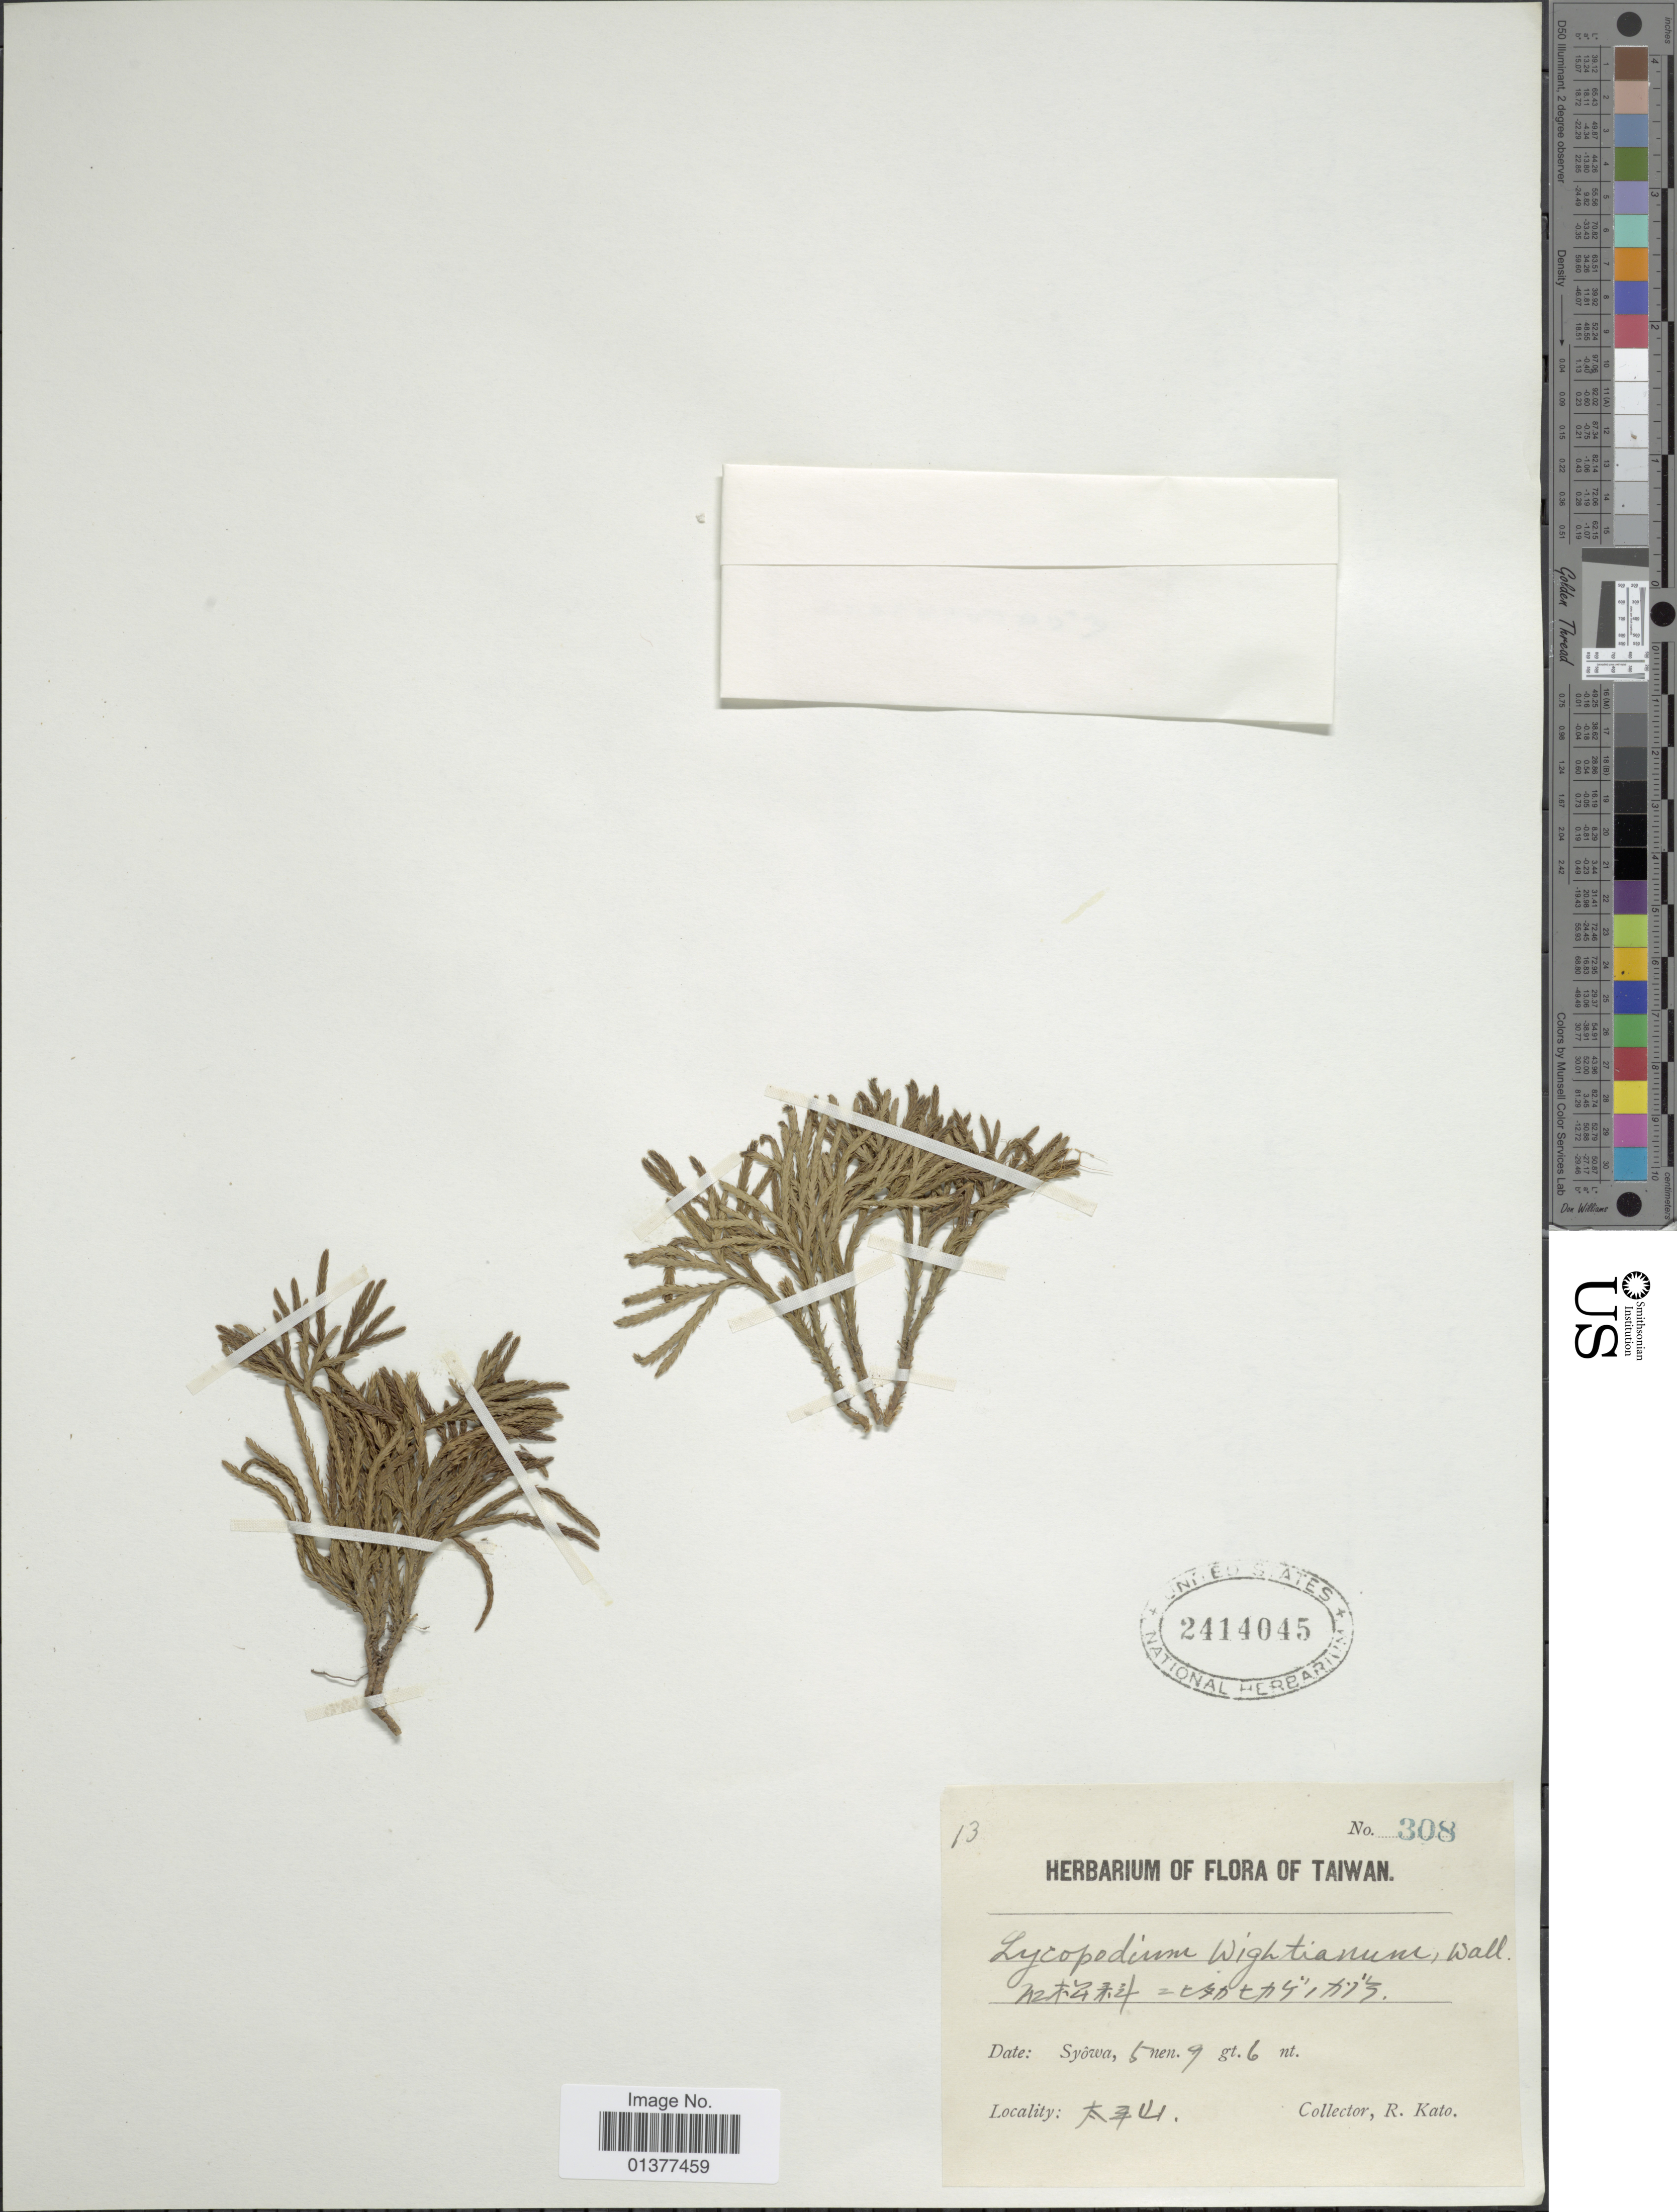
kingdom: Plantae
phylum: Tracheophyta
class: Lycopodiopsida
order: Lycopodiales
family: Lycopodiaceae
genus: Diphasiastrum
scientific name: Diphasiastrum complanatum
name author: (L.) Holub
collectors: R. Kato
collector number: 308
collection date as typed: Syowa, 5nen. 9 gt. 6nt (Japanese Era caldendar)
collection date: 1930-09-06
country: Taiwan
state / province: Yilan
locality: Datong Township; Mt Datong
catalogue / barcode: US 2414045